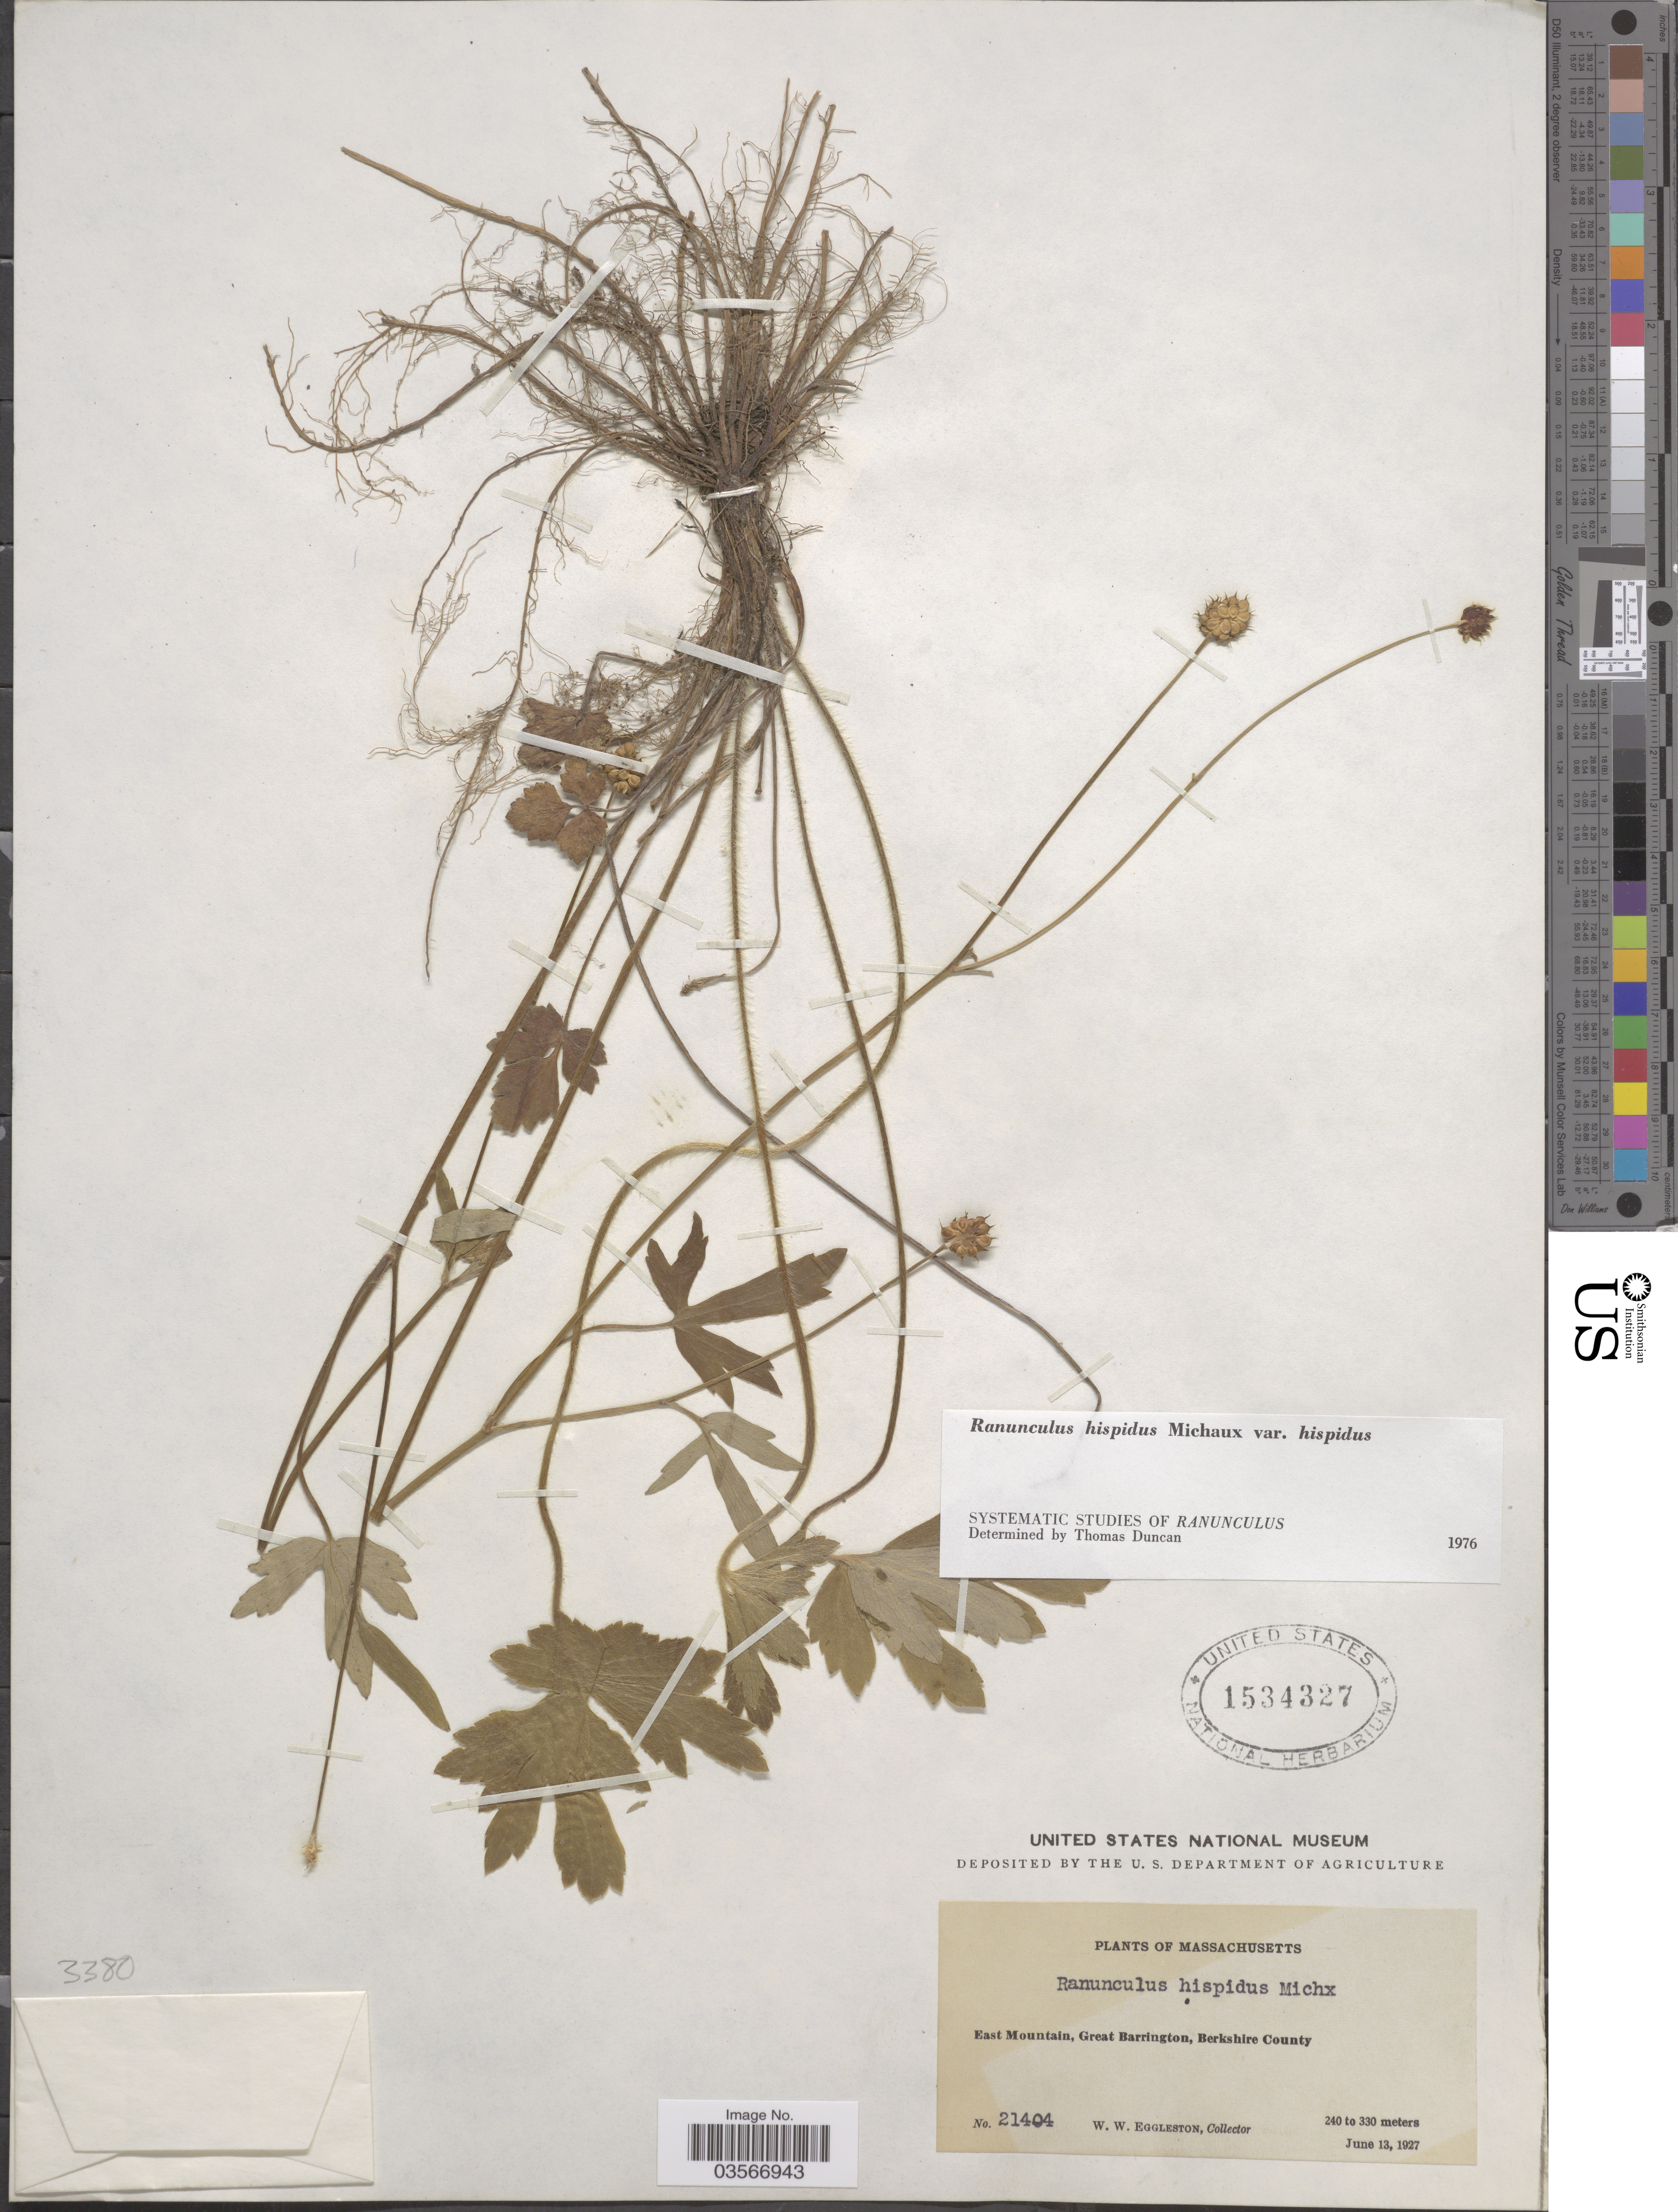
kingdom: Plantae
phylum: Tracheophyta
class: Magnoliopsida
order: Ranunculales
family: Ranunculaceae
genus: Ranunculus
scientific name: Ranunculus hispidus var. hispidus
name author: Michx.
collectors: W. W. Eggleston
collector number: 21404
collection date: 1927-06-13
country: United States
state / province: Massachusetts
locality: East Mountain, Great Barrington, Berkshire County.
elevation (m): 240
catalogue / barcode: US 1534327